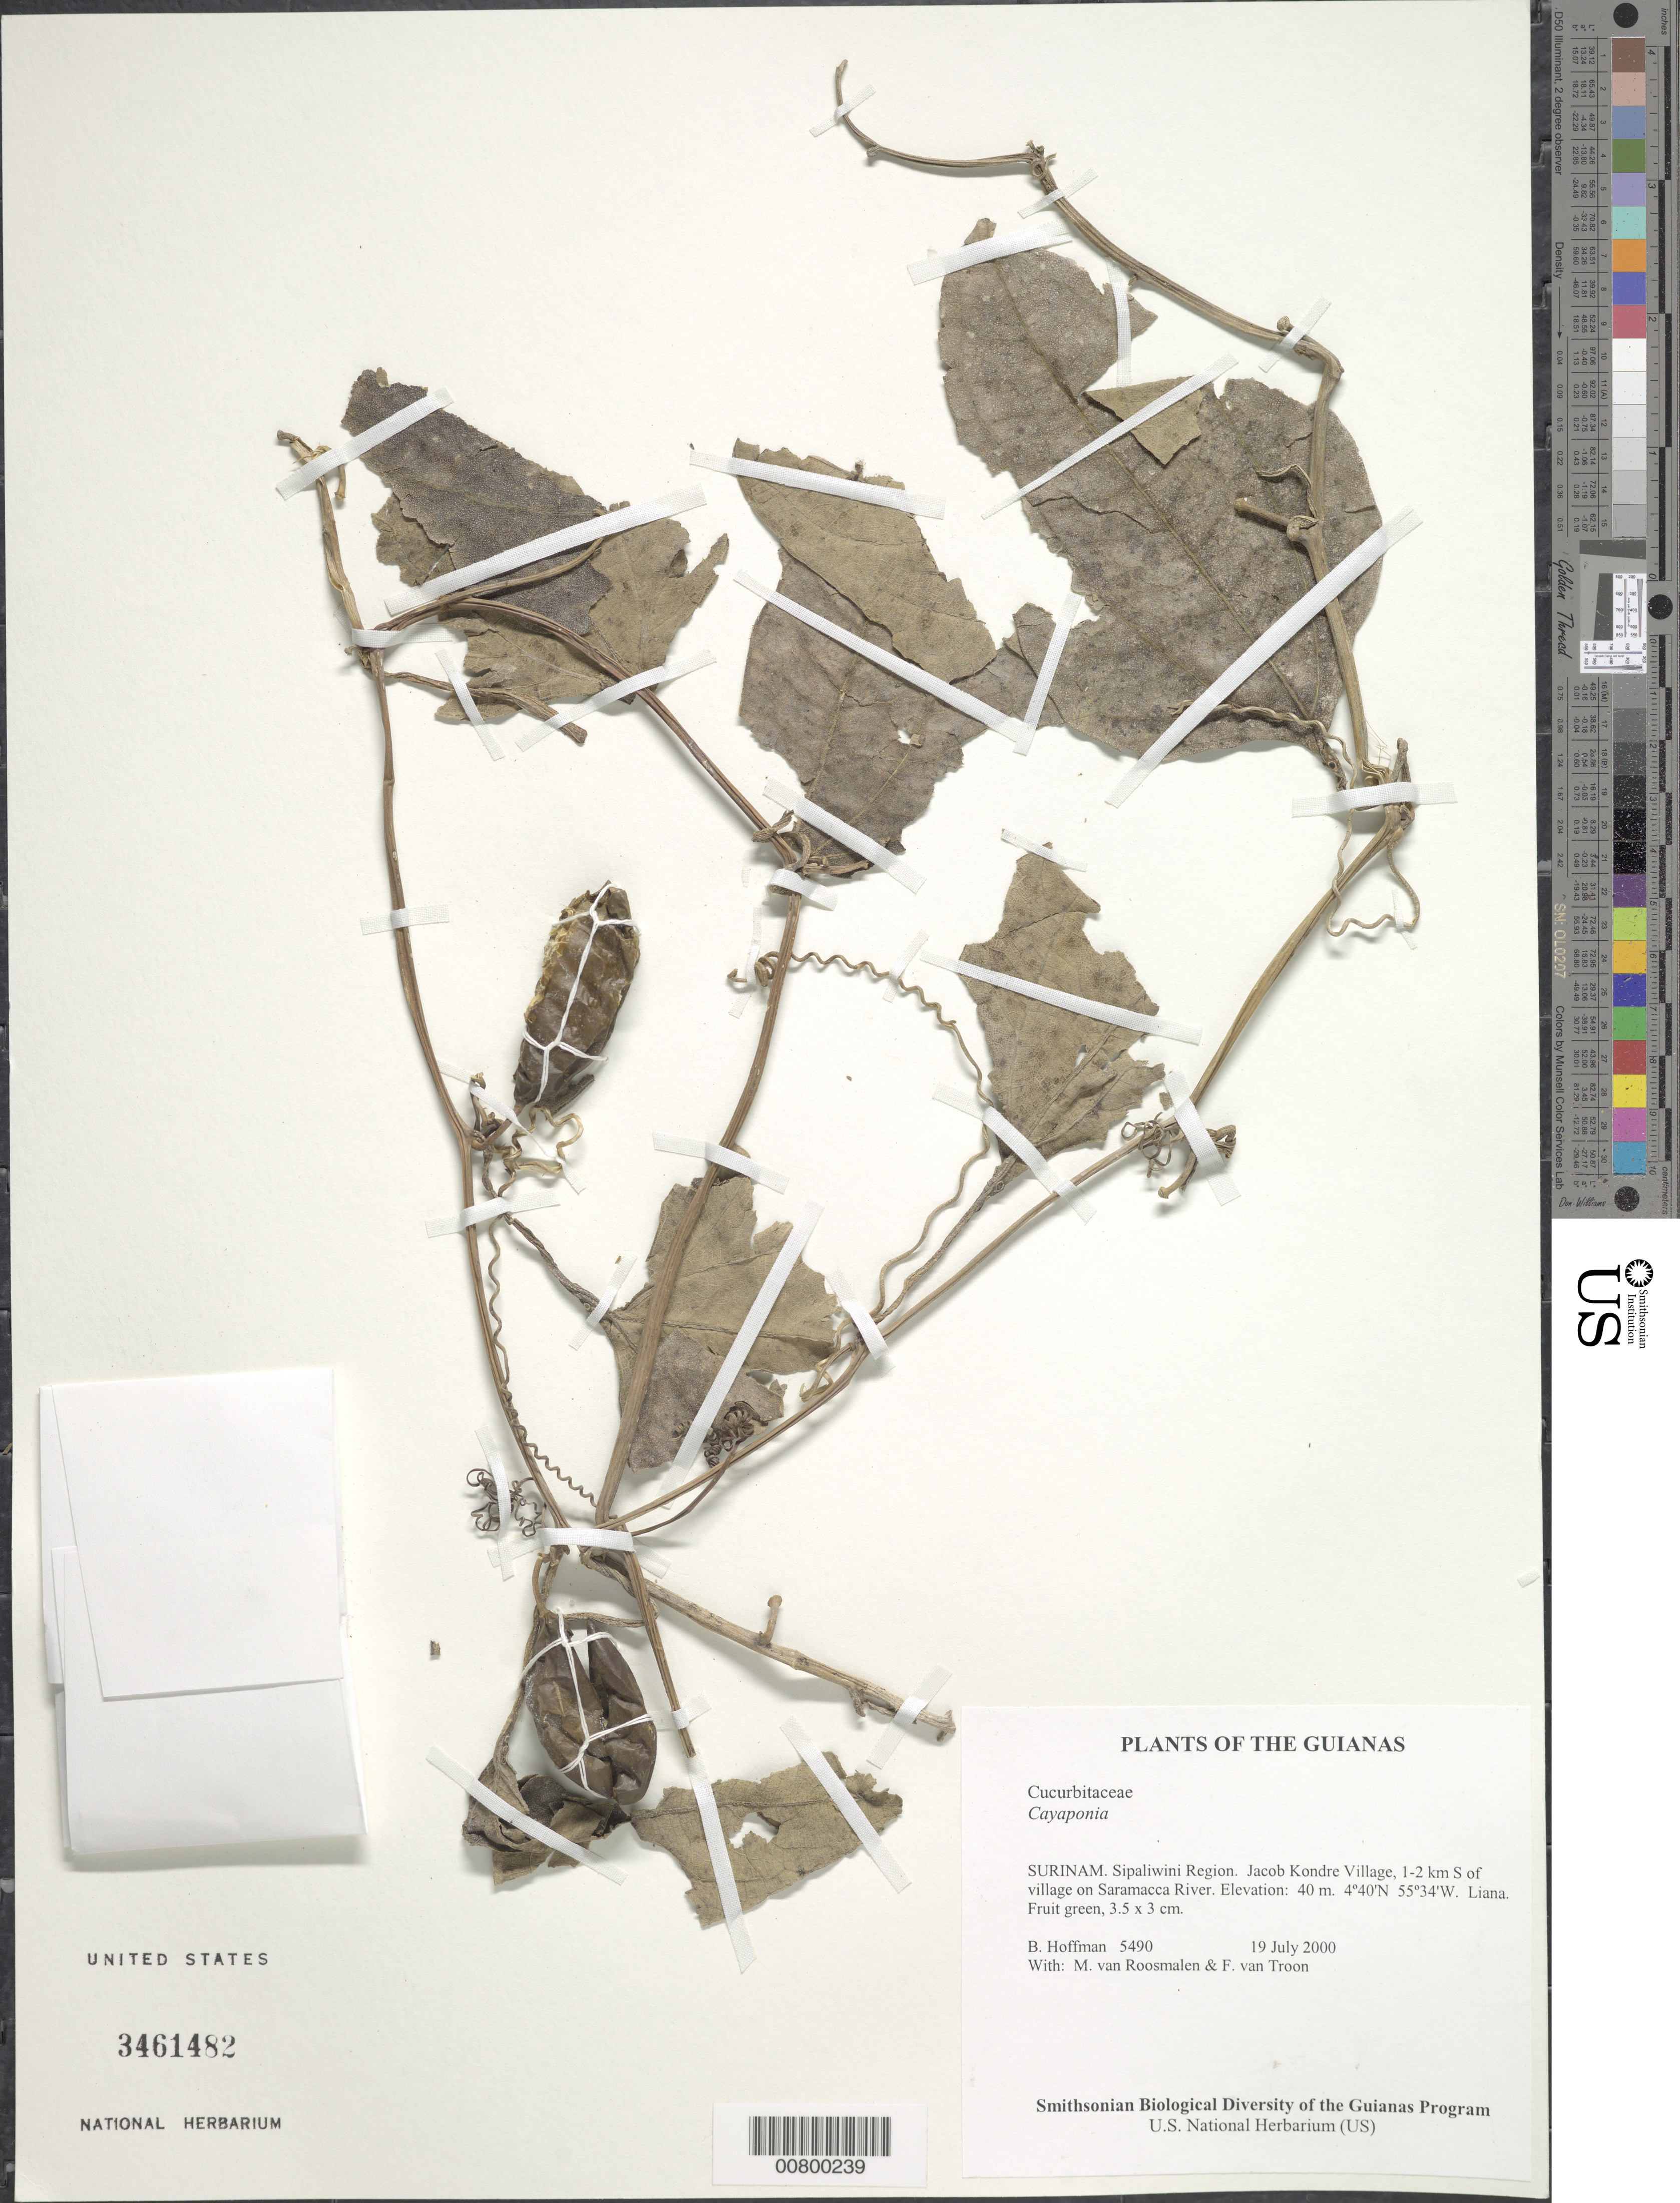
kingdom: Plantae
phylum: Tracheophyta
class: Magnoliopsida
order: Cucurbitales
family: Cucurbitaceae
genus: Cayaponia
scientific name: Cayaponia cruegeri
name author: (Naudin) Cogn.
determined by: Nee, Michael H.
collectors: B. Hoffman, M. Roosmalen & F. Van Troon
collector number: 5490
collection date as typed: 19 July 2000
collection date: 2000-07-19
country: Suriname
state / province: Sipaliwini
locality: Jacob Kondre Village, 1-2 km S of village on Saramacca River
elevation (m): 40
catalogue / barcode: US 3461482